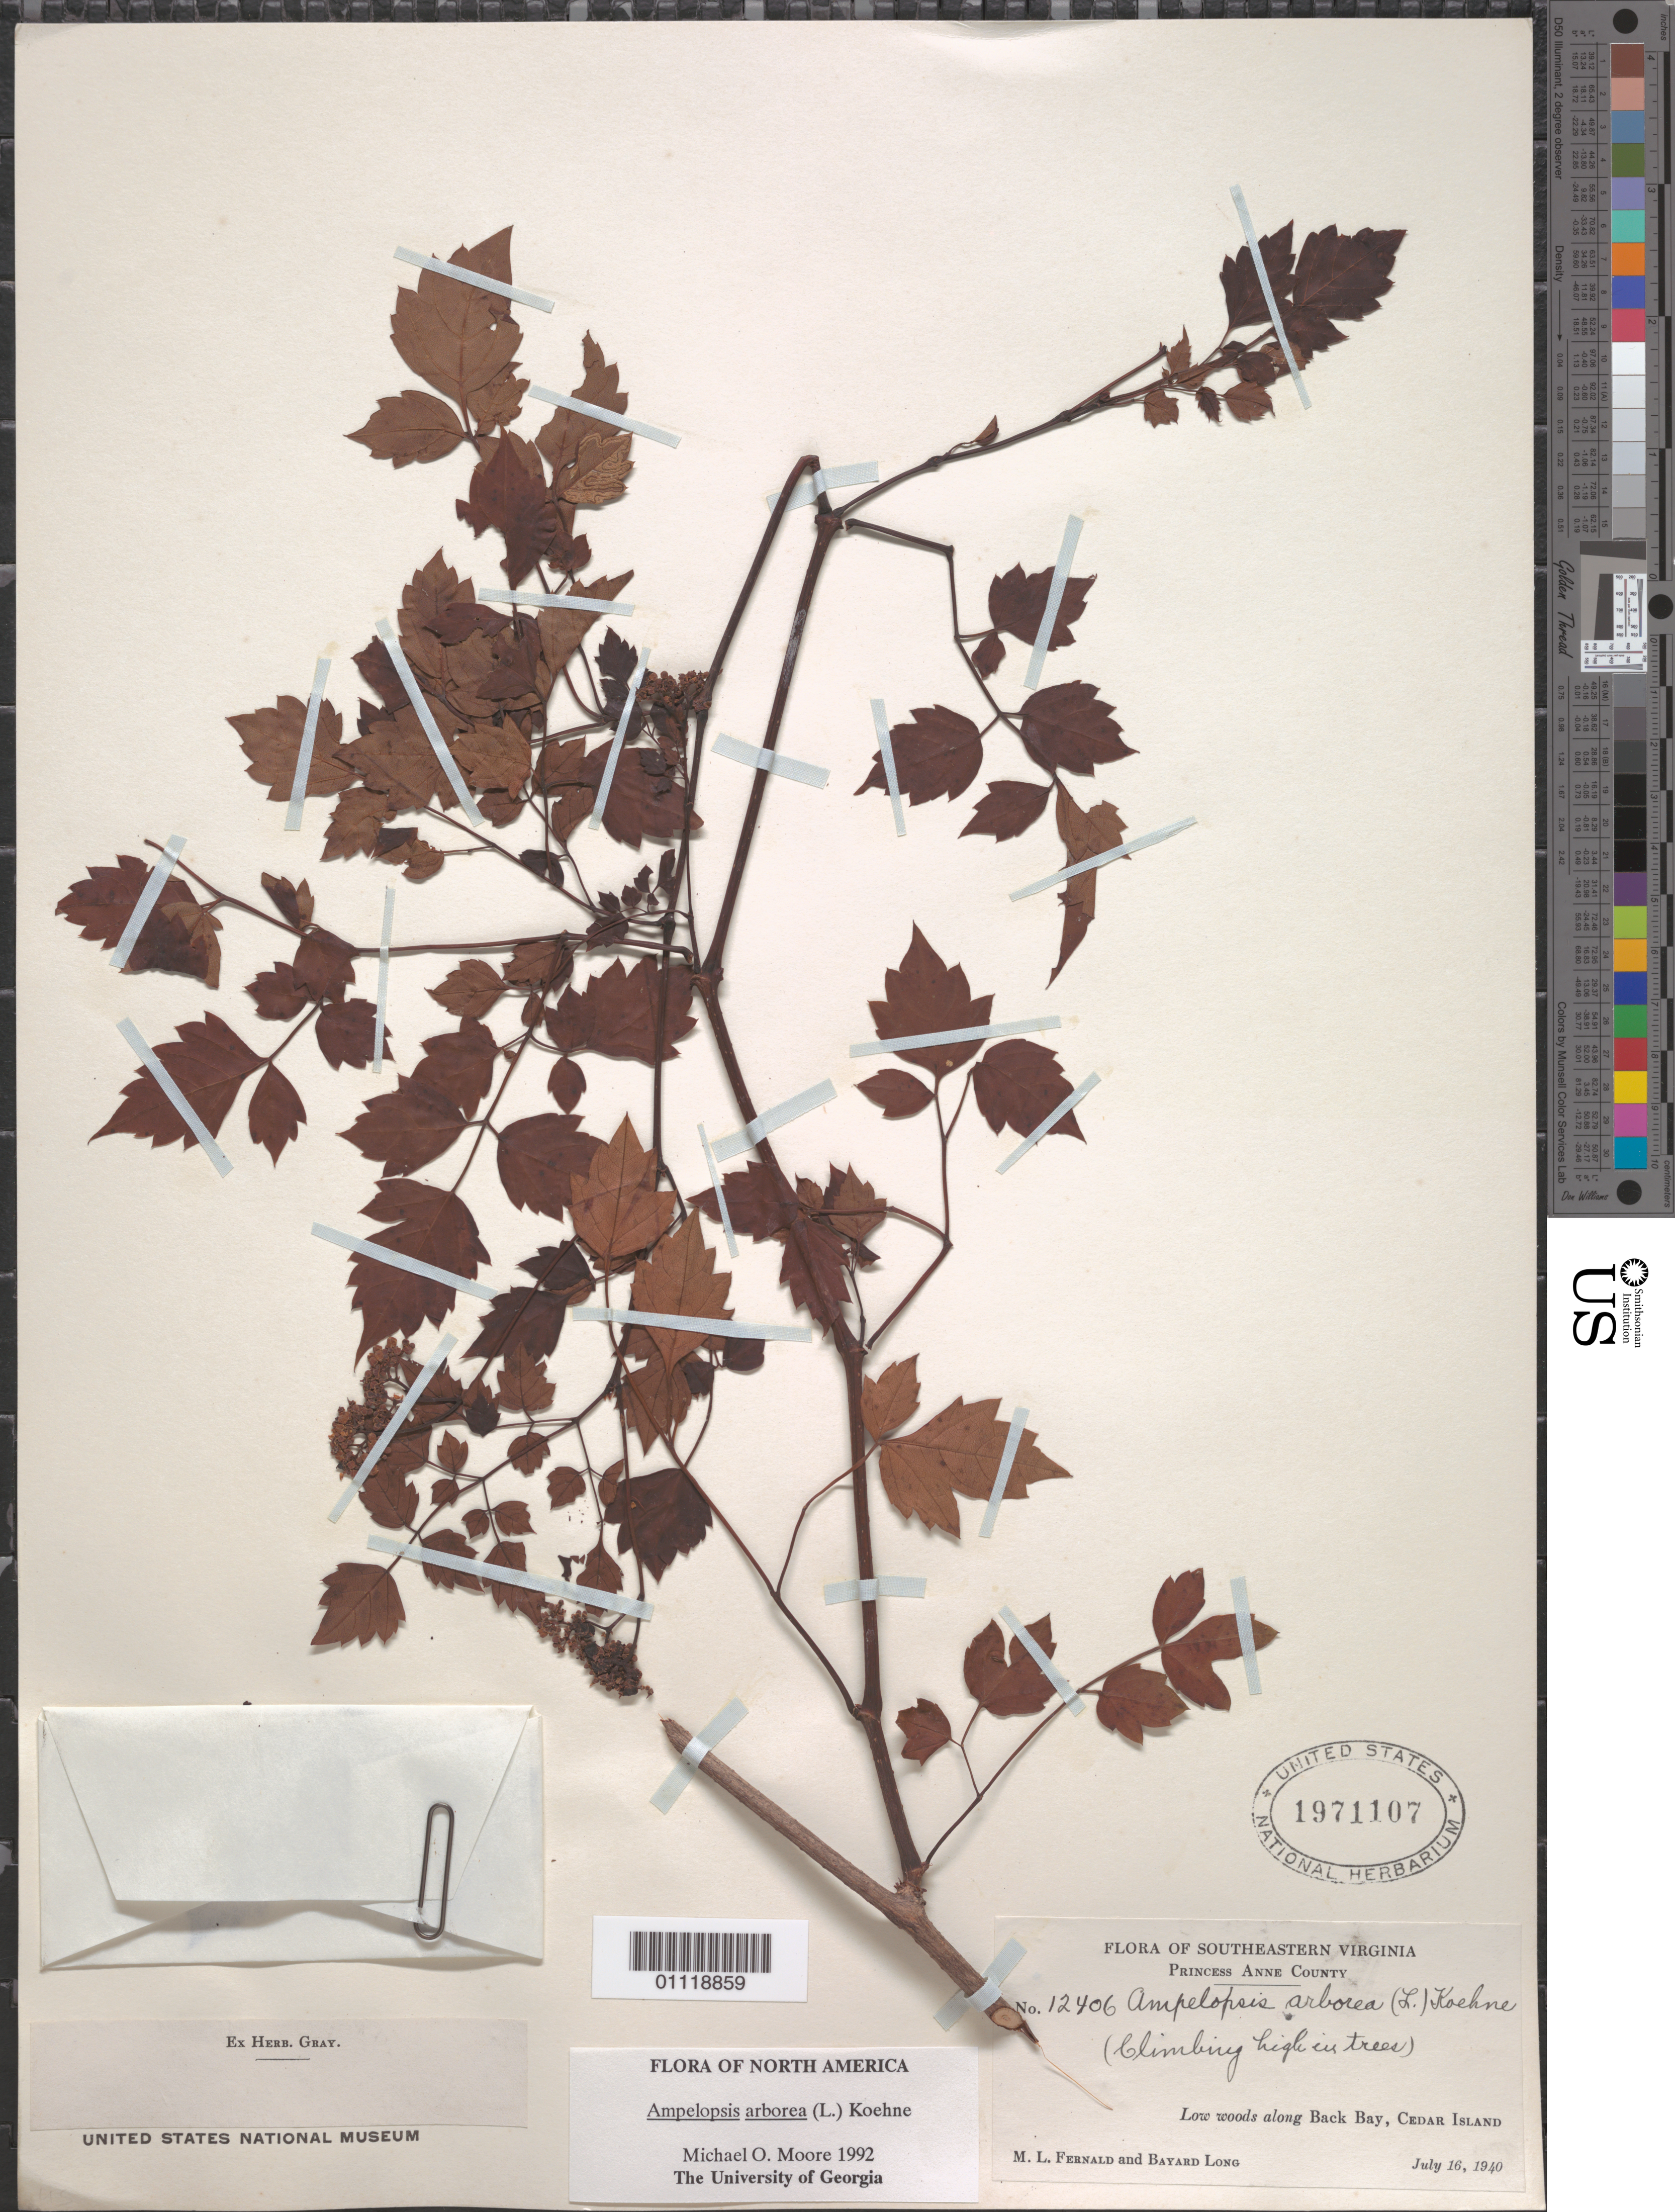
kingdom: Plantae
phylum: Tracheophyta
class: Magnoliopsida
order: Vitales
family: Vitaceae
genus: Ampelopsis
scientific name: Ampelopsis arborea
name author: (L.) Koehne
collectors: M. L. Fernald & B. H. Long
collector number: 12406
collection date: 1940-07-16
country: United States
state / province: Virginia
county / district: City of Virginia Beach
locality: Back Bay, Cedar Island.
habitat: Climbing high in trees.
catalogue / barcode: US 1971107